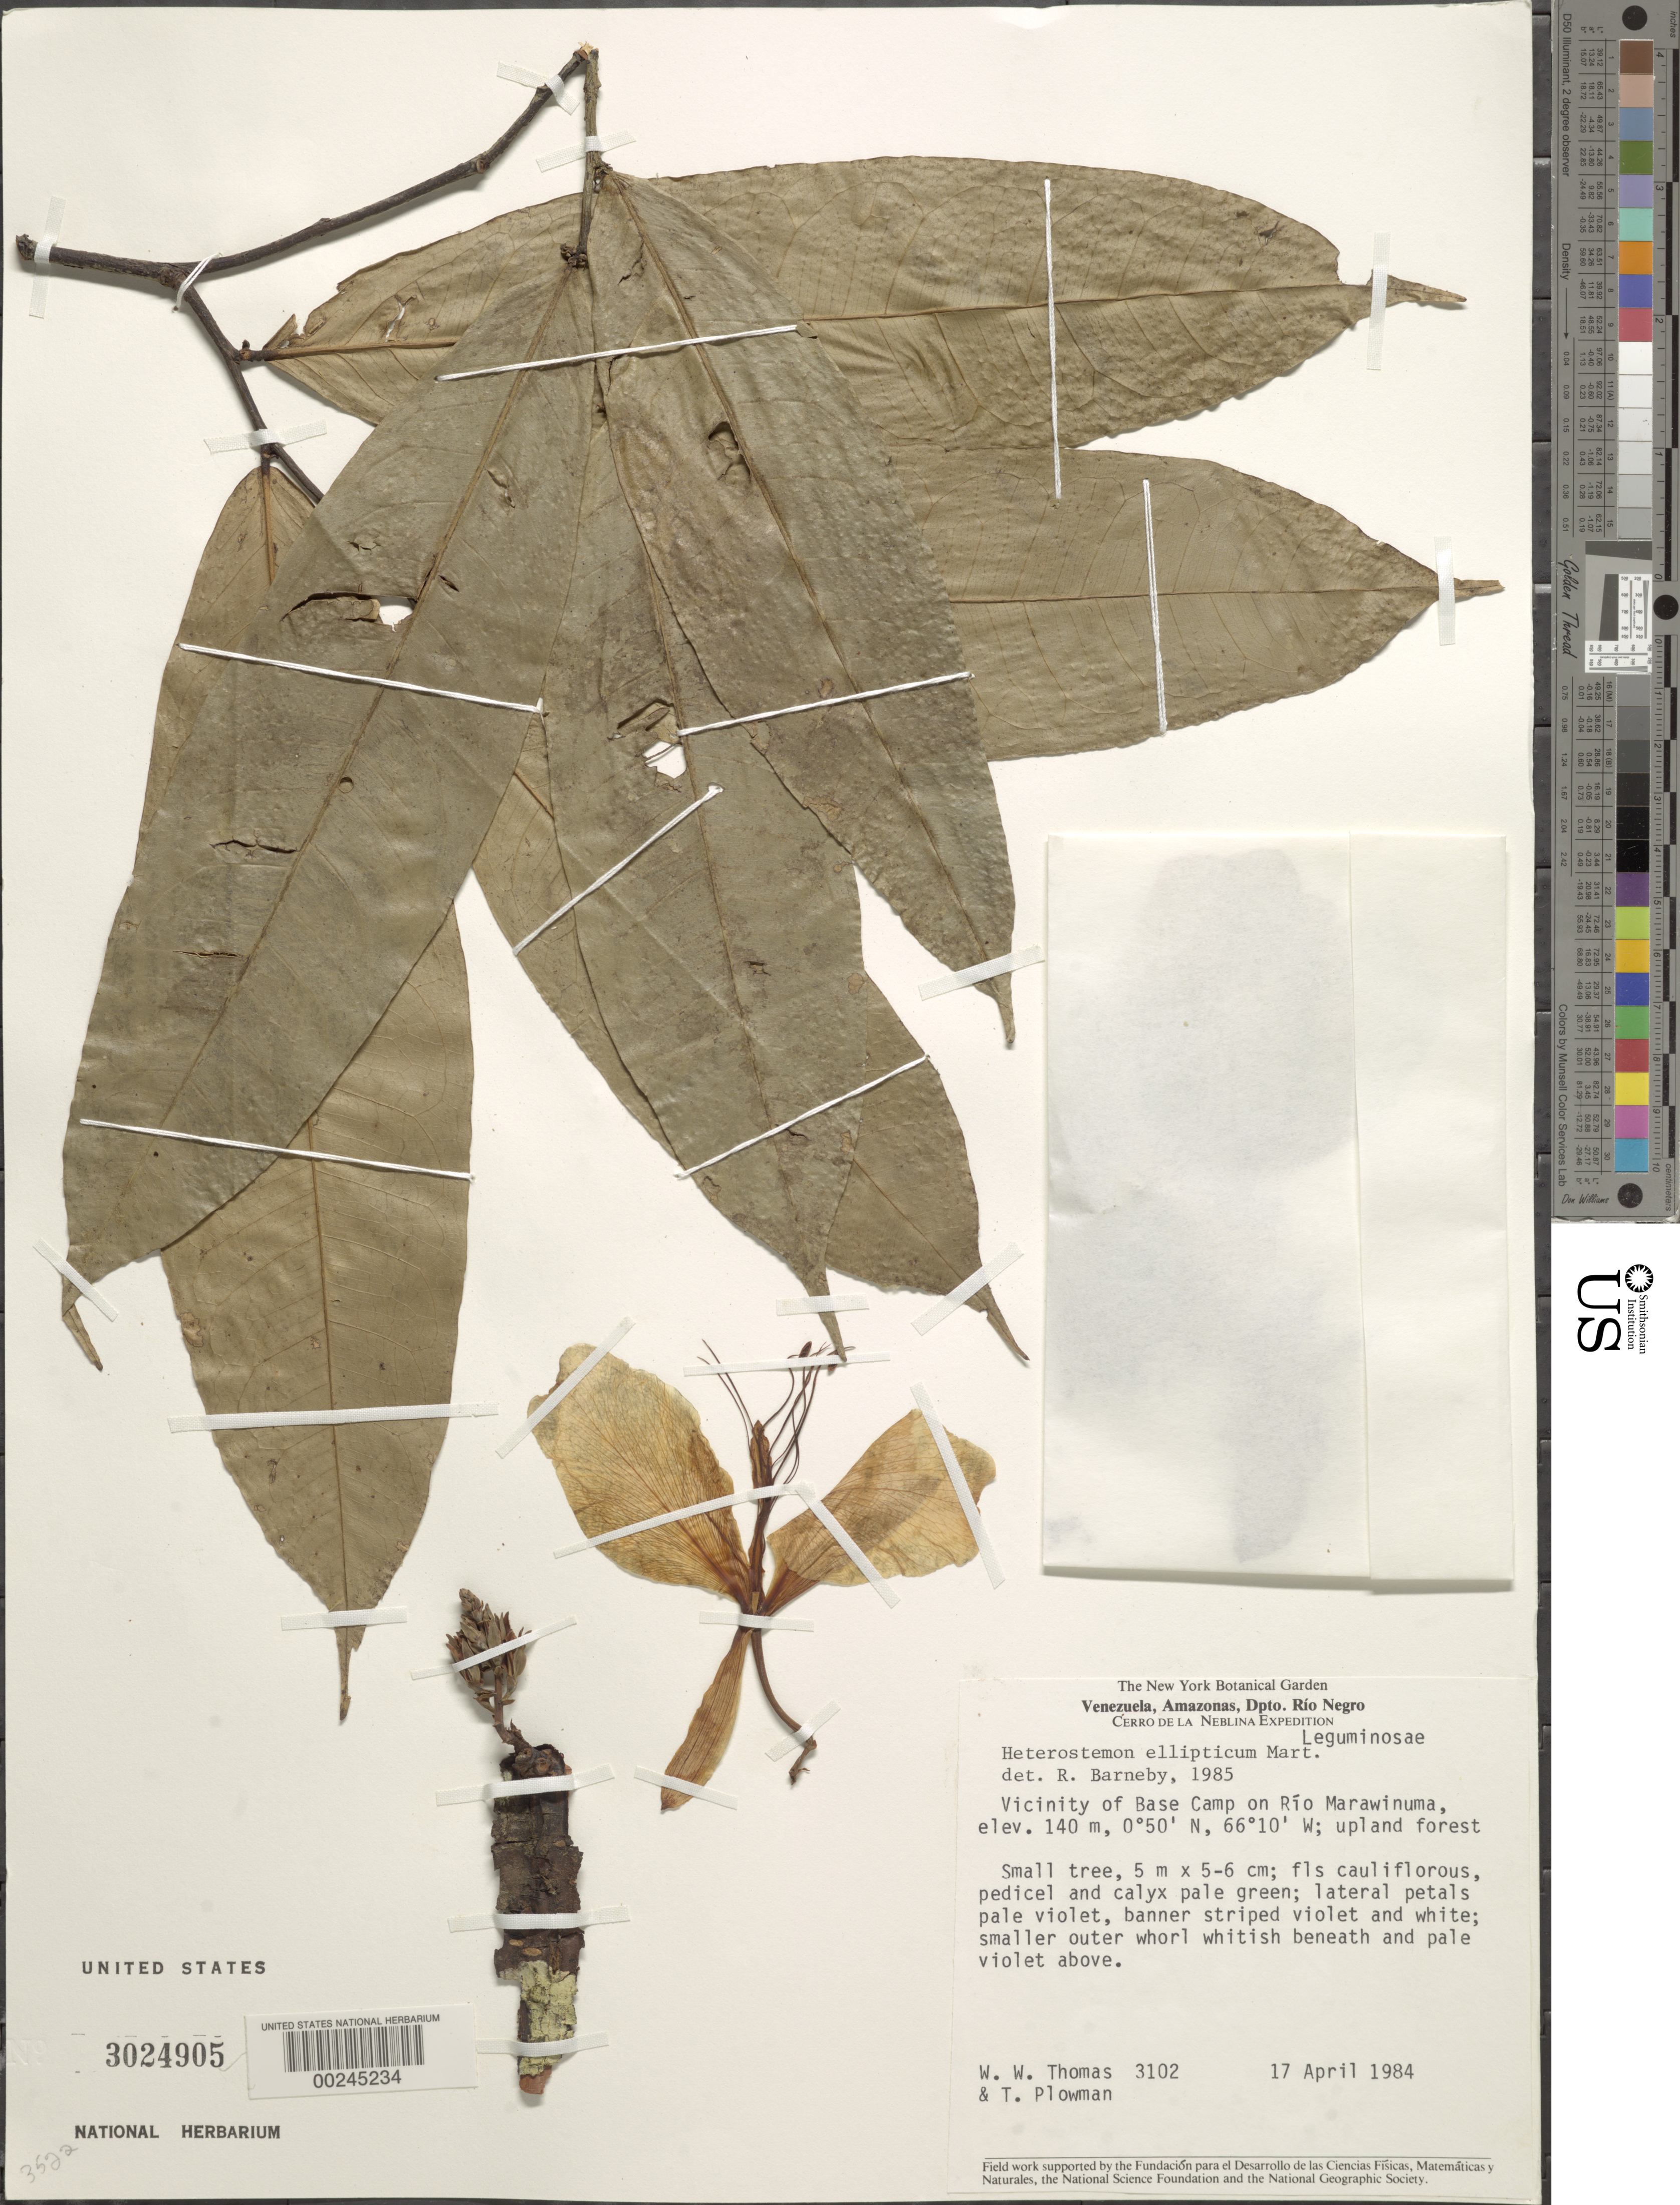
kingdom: Plantae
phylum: Tracheophyta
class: Magnoliopsida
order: Fabales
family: Fabaceae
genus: Heterostemon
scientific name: Heterostemon ellipticus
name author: Benth. ex Mart.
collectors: W. W. Thomas & T. Plowman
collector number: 3102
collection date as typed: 17 Apr 1984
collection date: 1984-04-17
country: Venezuela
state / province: Amazonas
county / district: Rio Negro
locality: Vicinity of base camp on rio marawinuma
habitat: Upland forest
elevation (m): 140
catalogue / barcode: US 3024905